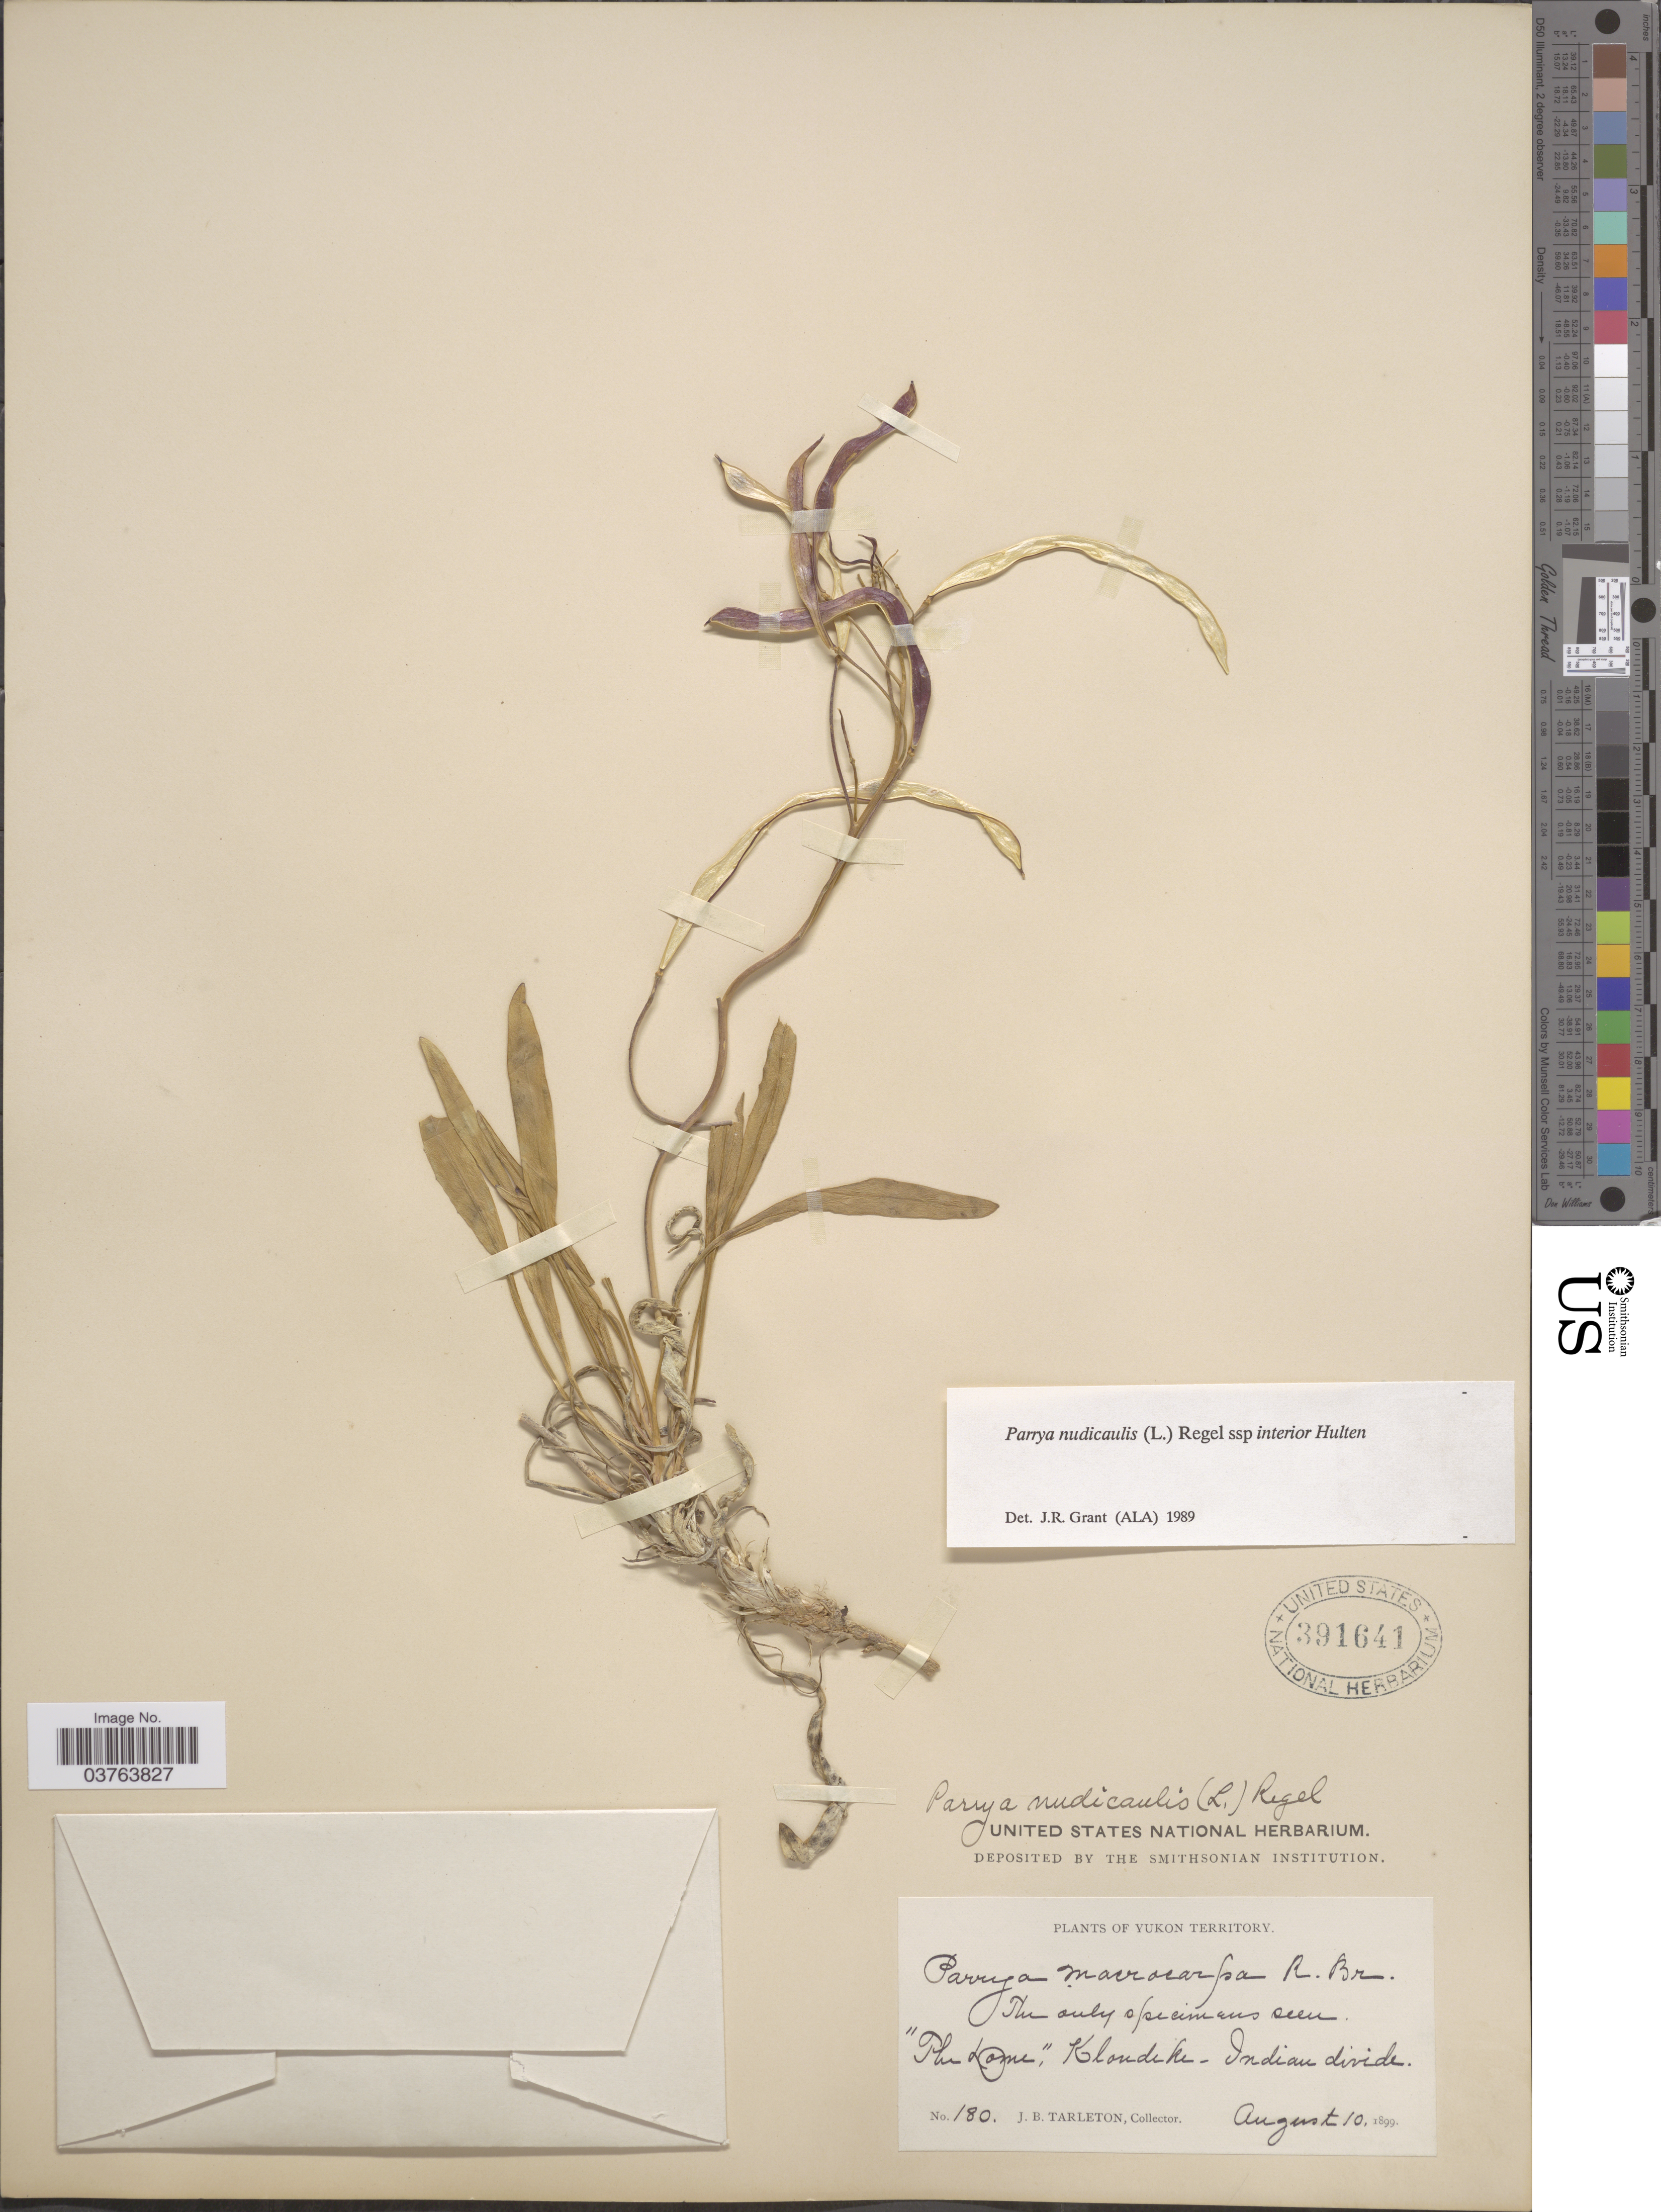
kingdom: Plantae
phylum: Tracheophyta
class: Magnoliopsida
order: Brassicales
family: Brassicaceae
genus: Parrya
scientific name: Parrya nudicaulis subsp. interior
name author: Hultén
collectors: J. Tarleton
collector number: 180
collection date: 1899-08-10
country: Canada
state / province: Yukon Territory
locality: The Dome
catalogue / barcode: US 391641